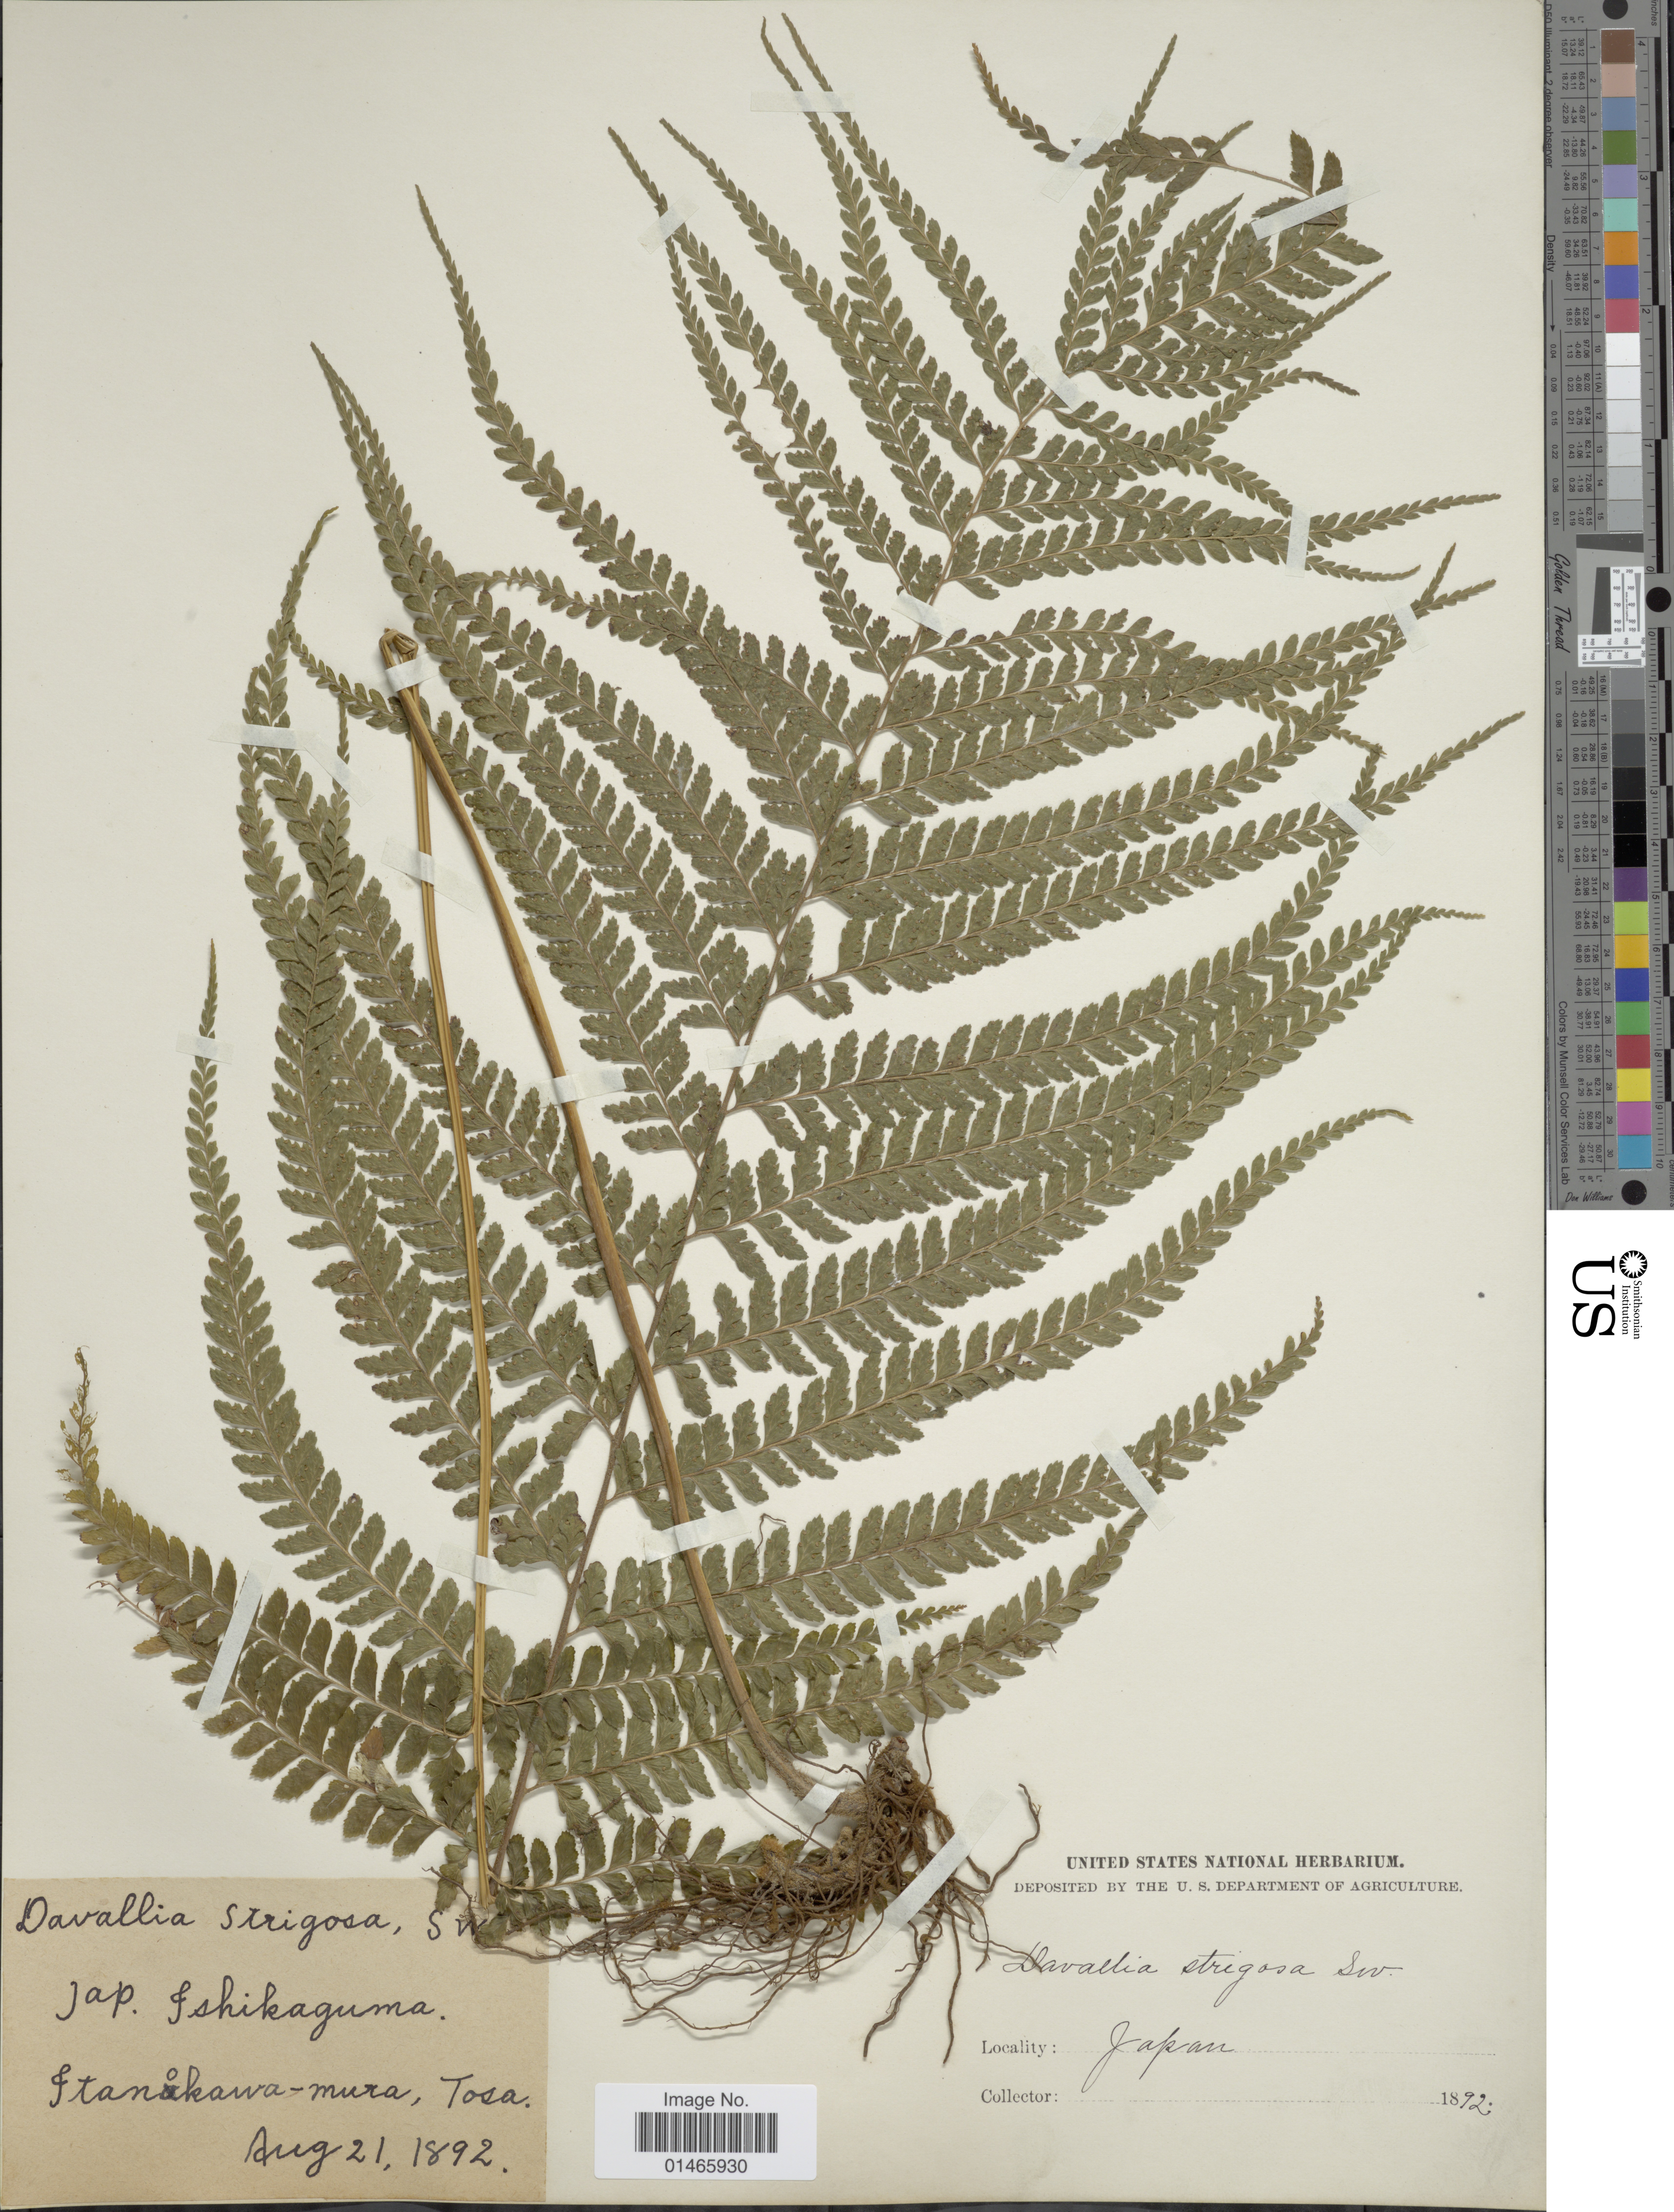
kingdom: Plantae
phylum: Tracheophyta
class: Polypodiopsida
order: Polypodiales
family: Dennstaedtiaceae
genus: Microlepia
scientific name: Microlepia strigosa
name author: (Thunb.) J. Presl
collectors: U.S. Department of Agriculture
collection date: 1892-08-21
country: Japan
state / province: Koti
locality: Ishikaguma, Itanikawa-mura, Tosa